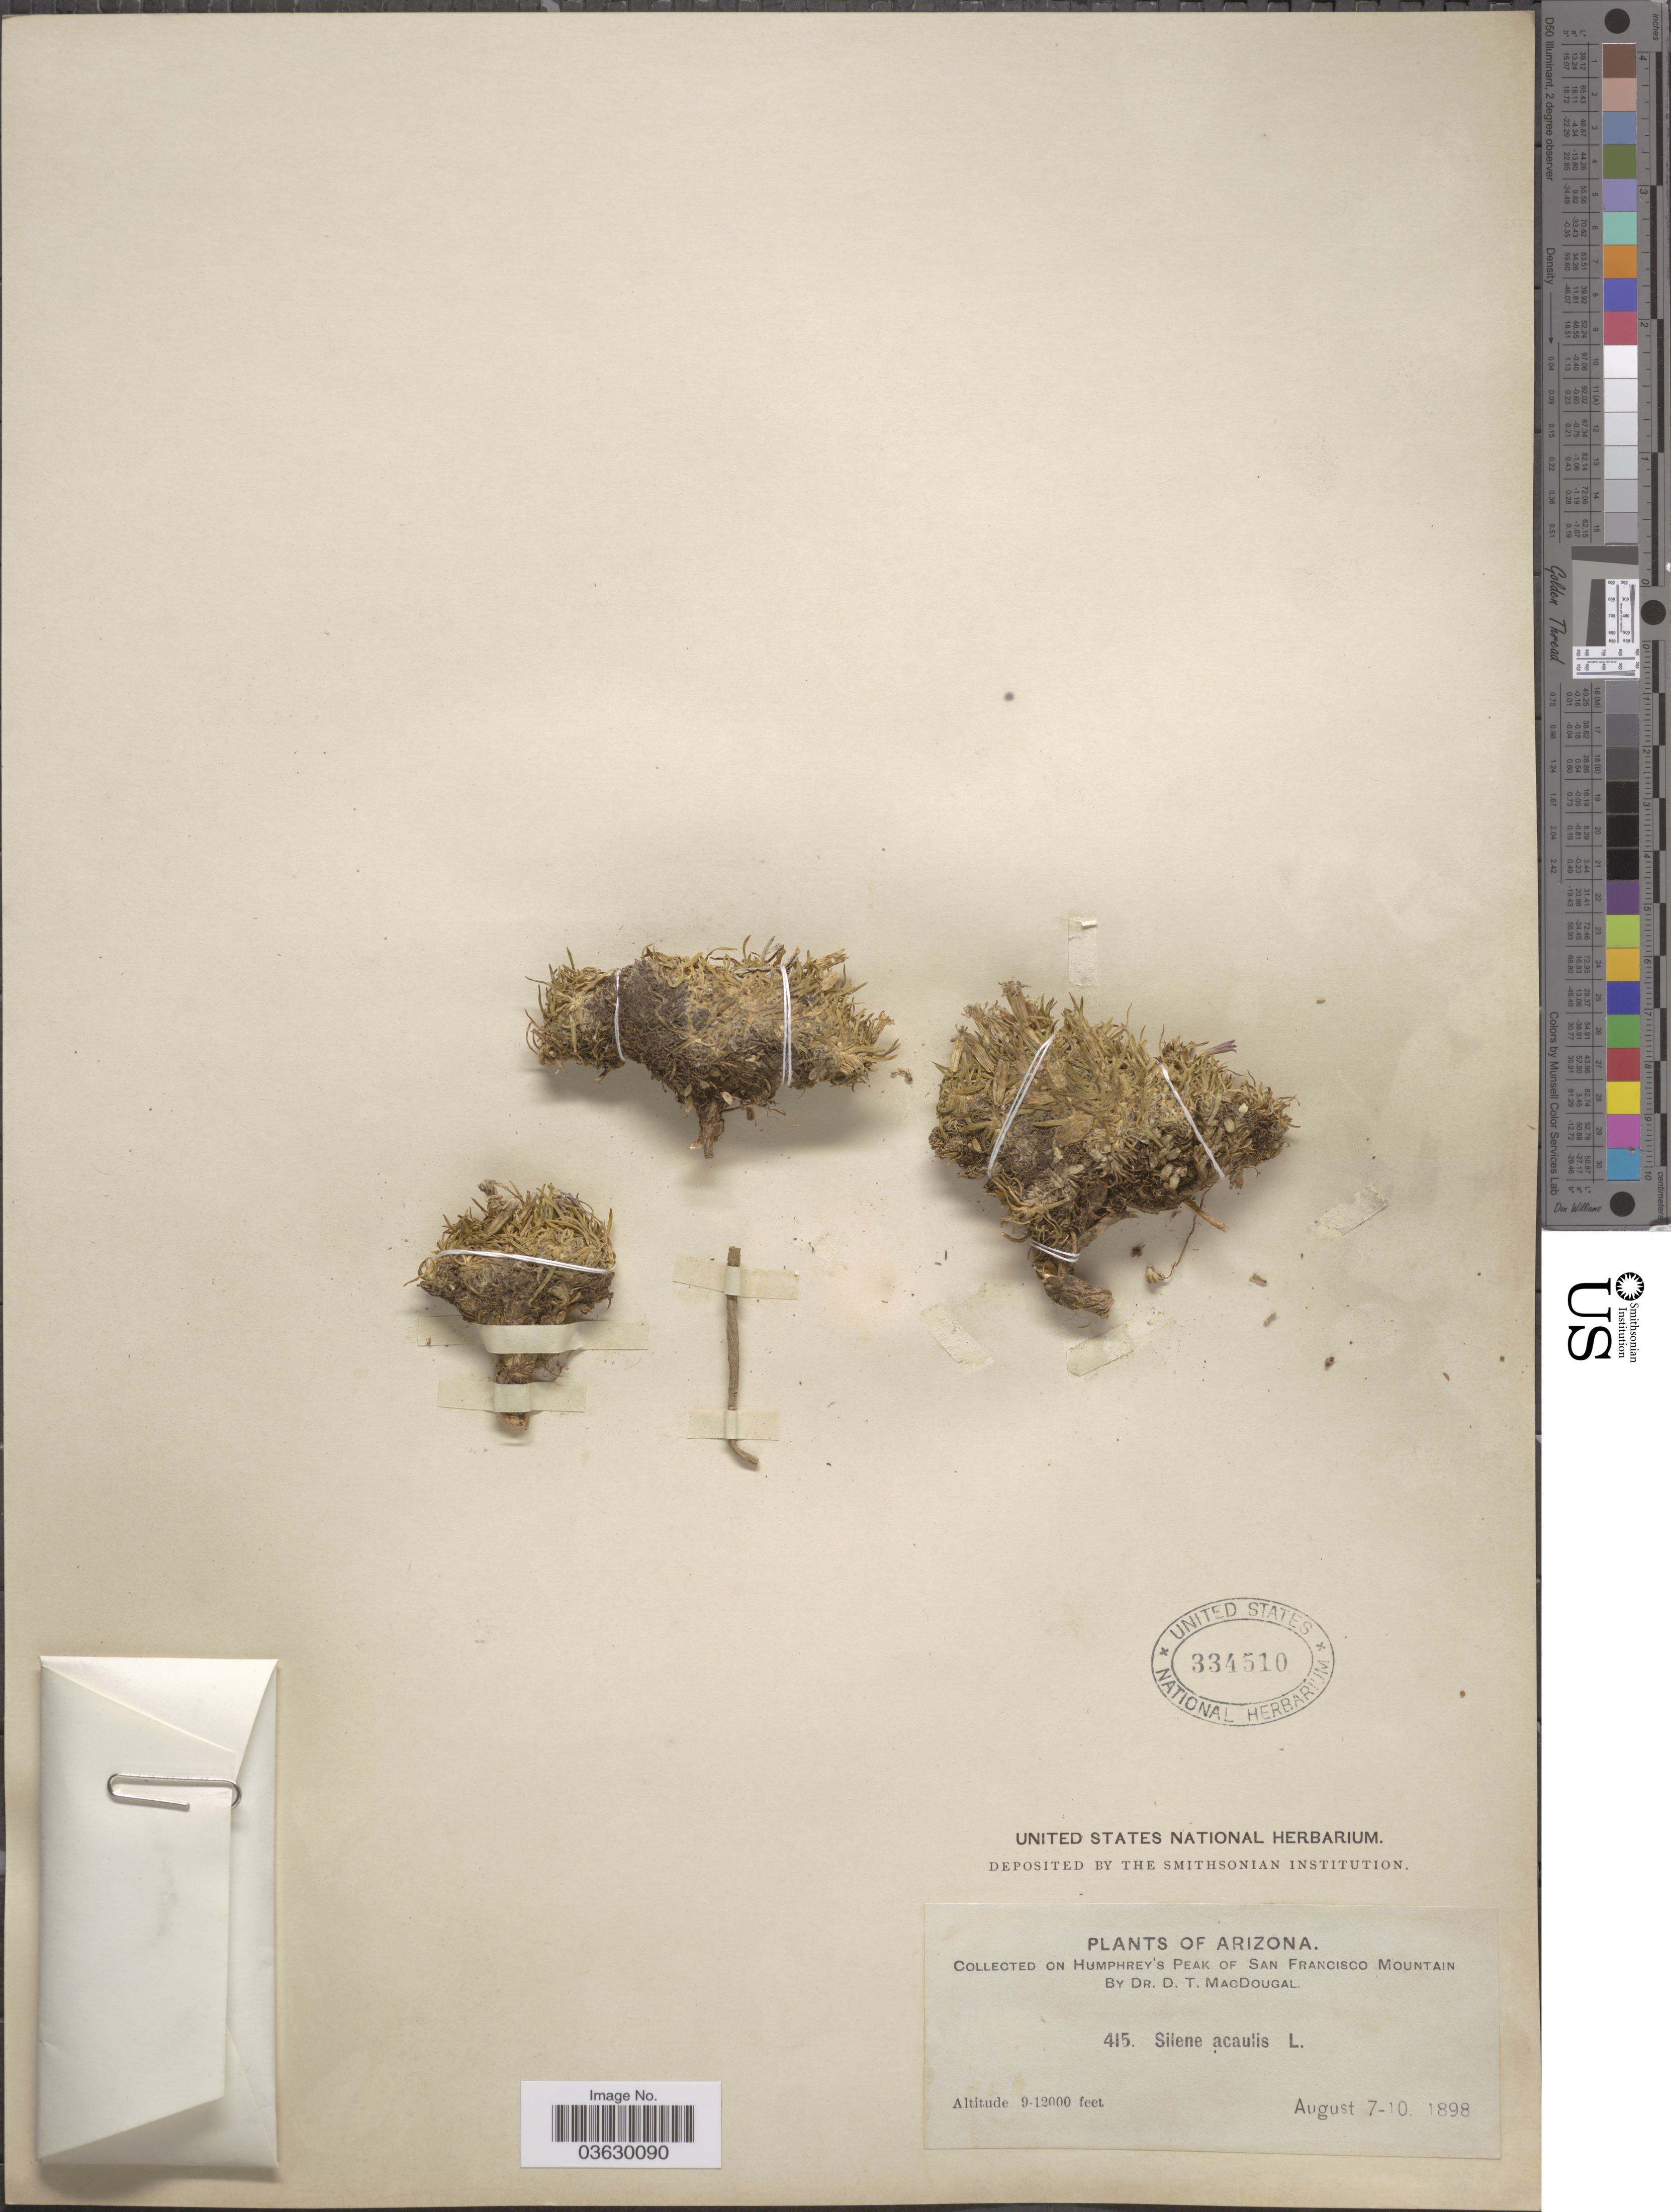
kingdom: Plantae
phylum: Tracheophyta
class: Magnoliopsida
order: Caryophyllales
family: Caryophyllaceae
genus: Silene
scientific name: Silene acaulis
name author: (L.) Jacq.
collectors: D. T. MacDougal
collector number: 415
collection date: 1898-08-07/1898-08-10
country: United States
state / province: Arizona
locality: Humphrey's Peak of San Francisco Mountain.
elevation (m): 2743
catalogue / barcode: US 334510